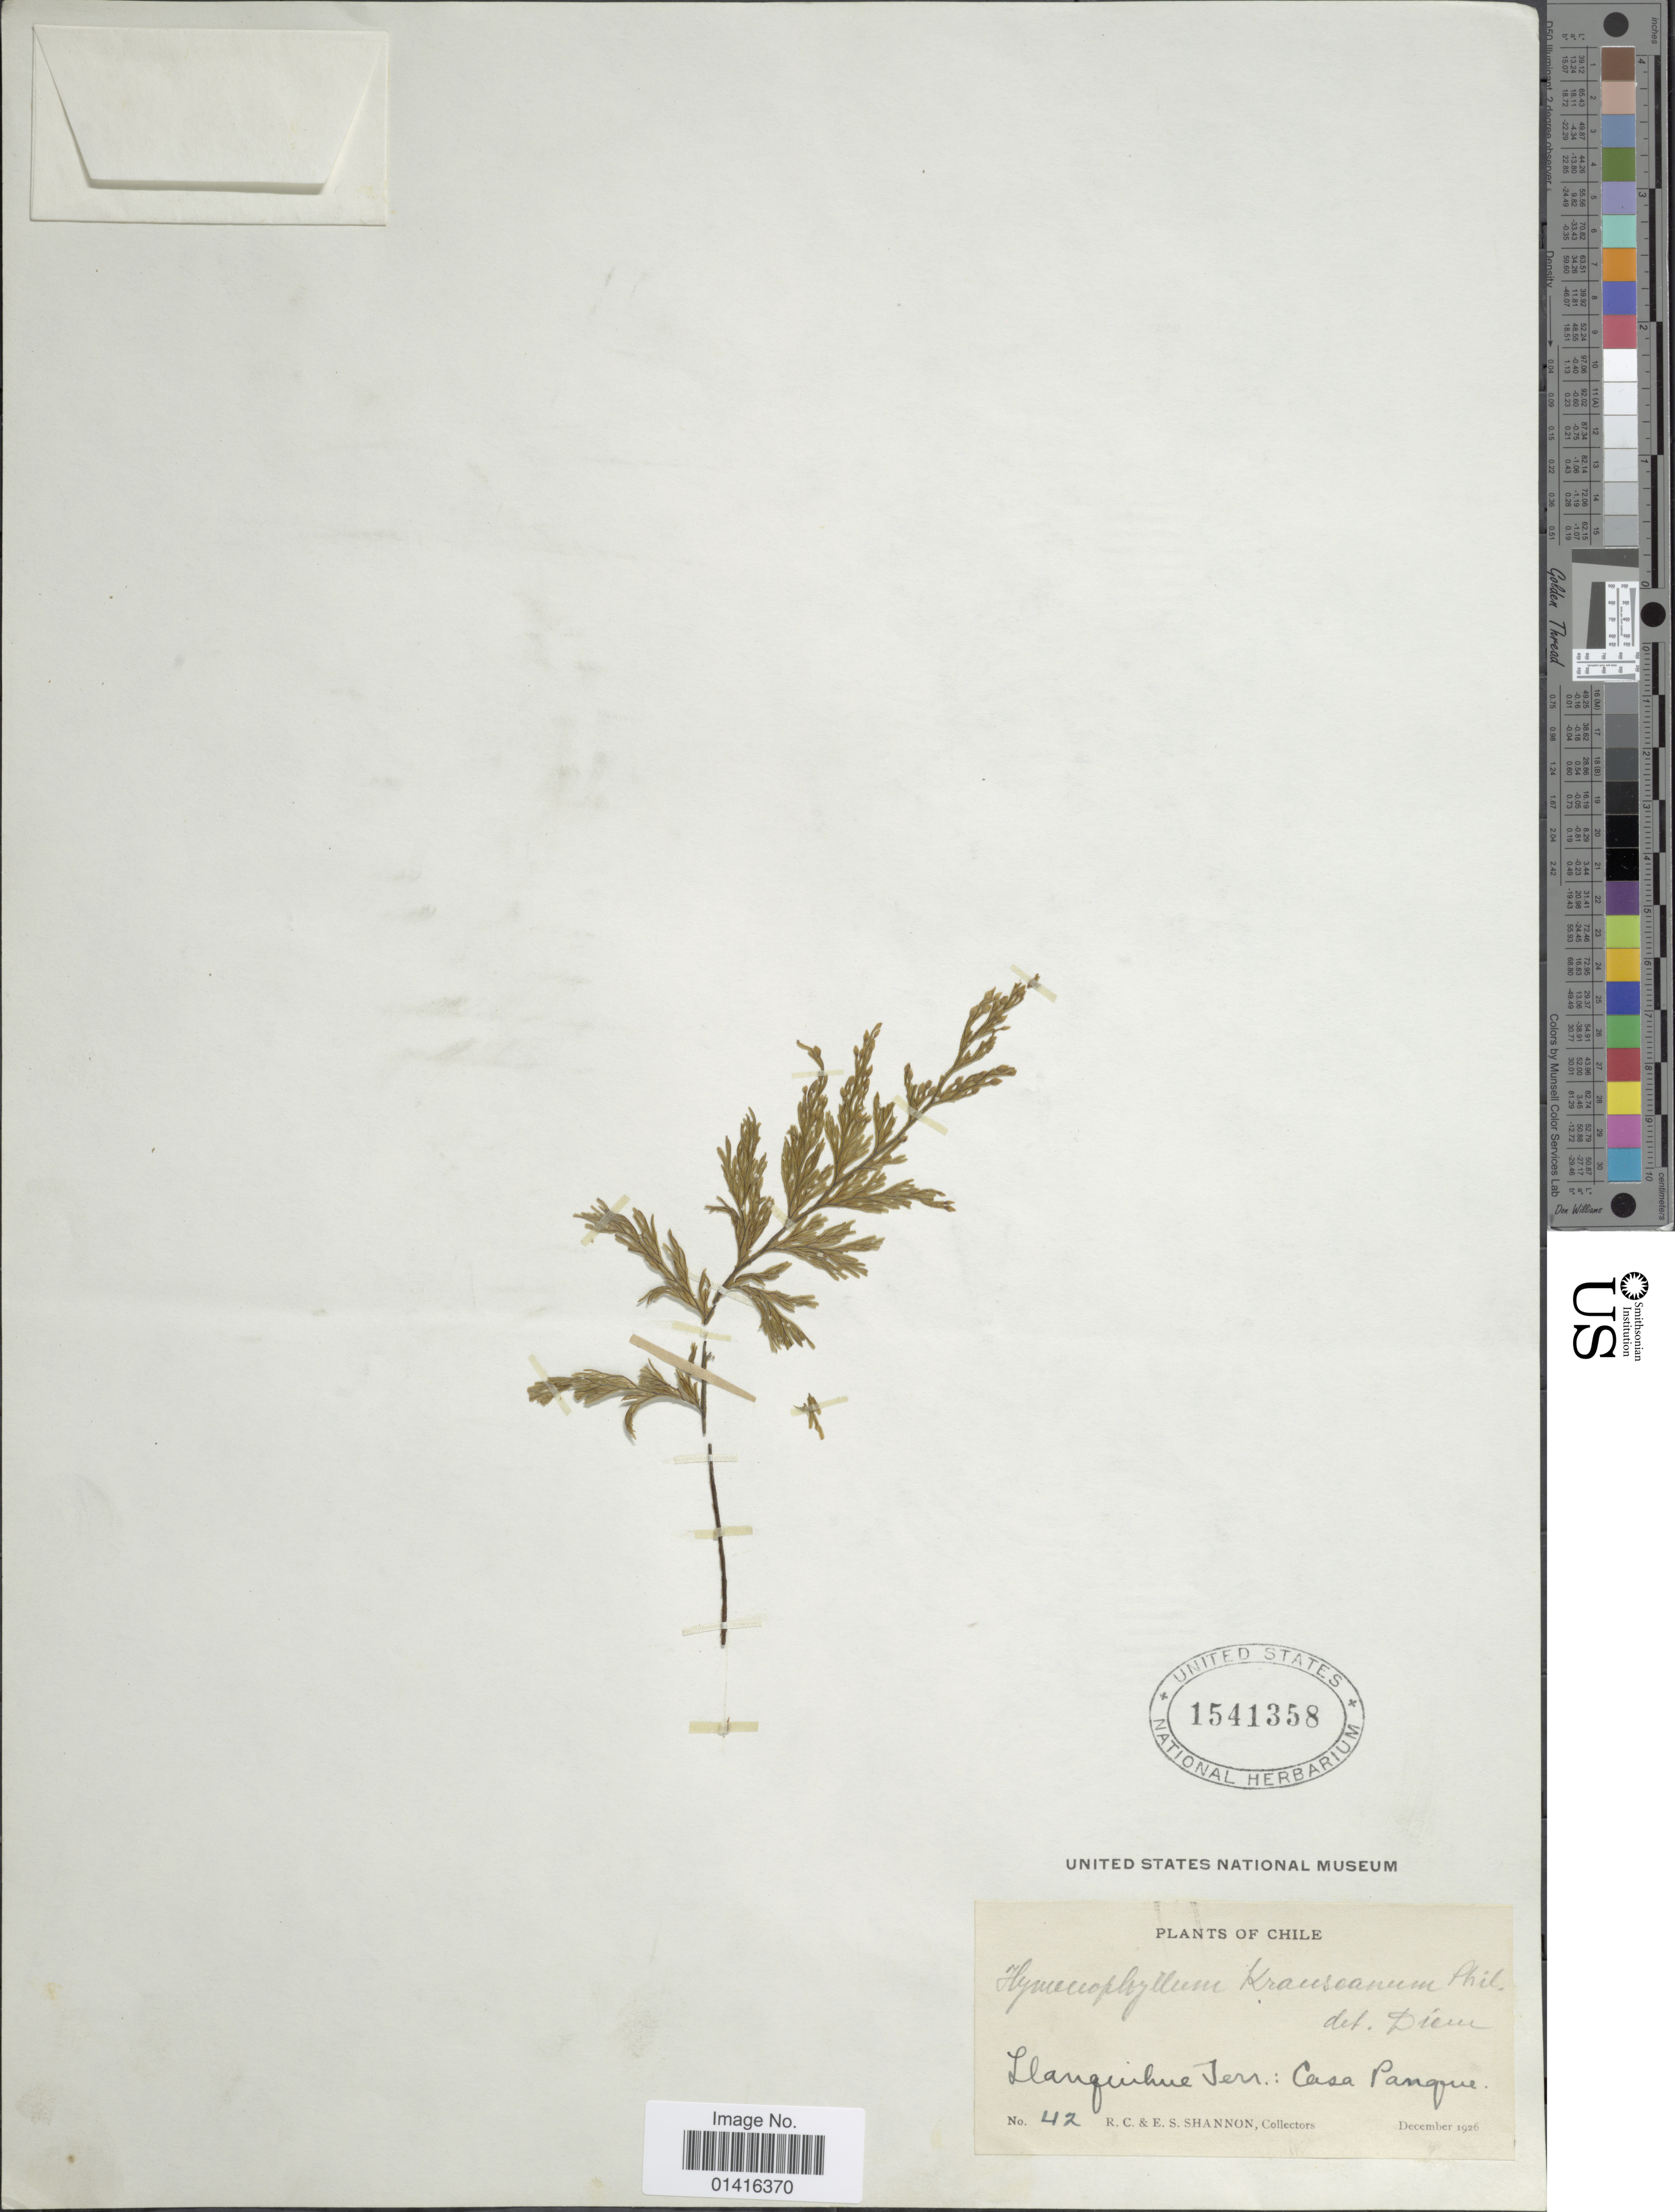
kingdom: Plantae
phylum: Tracheophyta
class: Polypodiopsida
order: Hymenophyllales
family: Hymenophyllaceae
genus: Hymenophyllum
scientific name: Hymenophyllum krauseanum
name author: Phil.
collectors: R. Shannon & E. Shannon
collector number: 42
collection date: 1926-12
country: Chile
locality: Llanquihue Terr: Casa Pangue.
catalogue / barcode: US 1541358